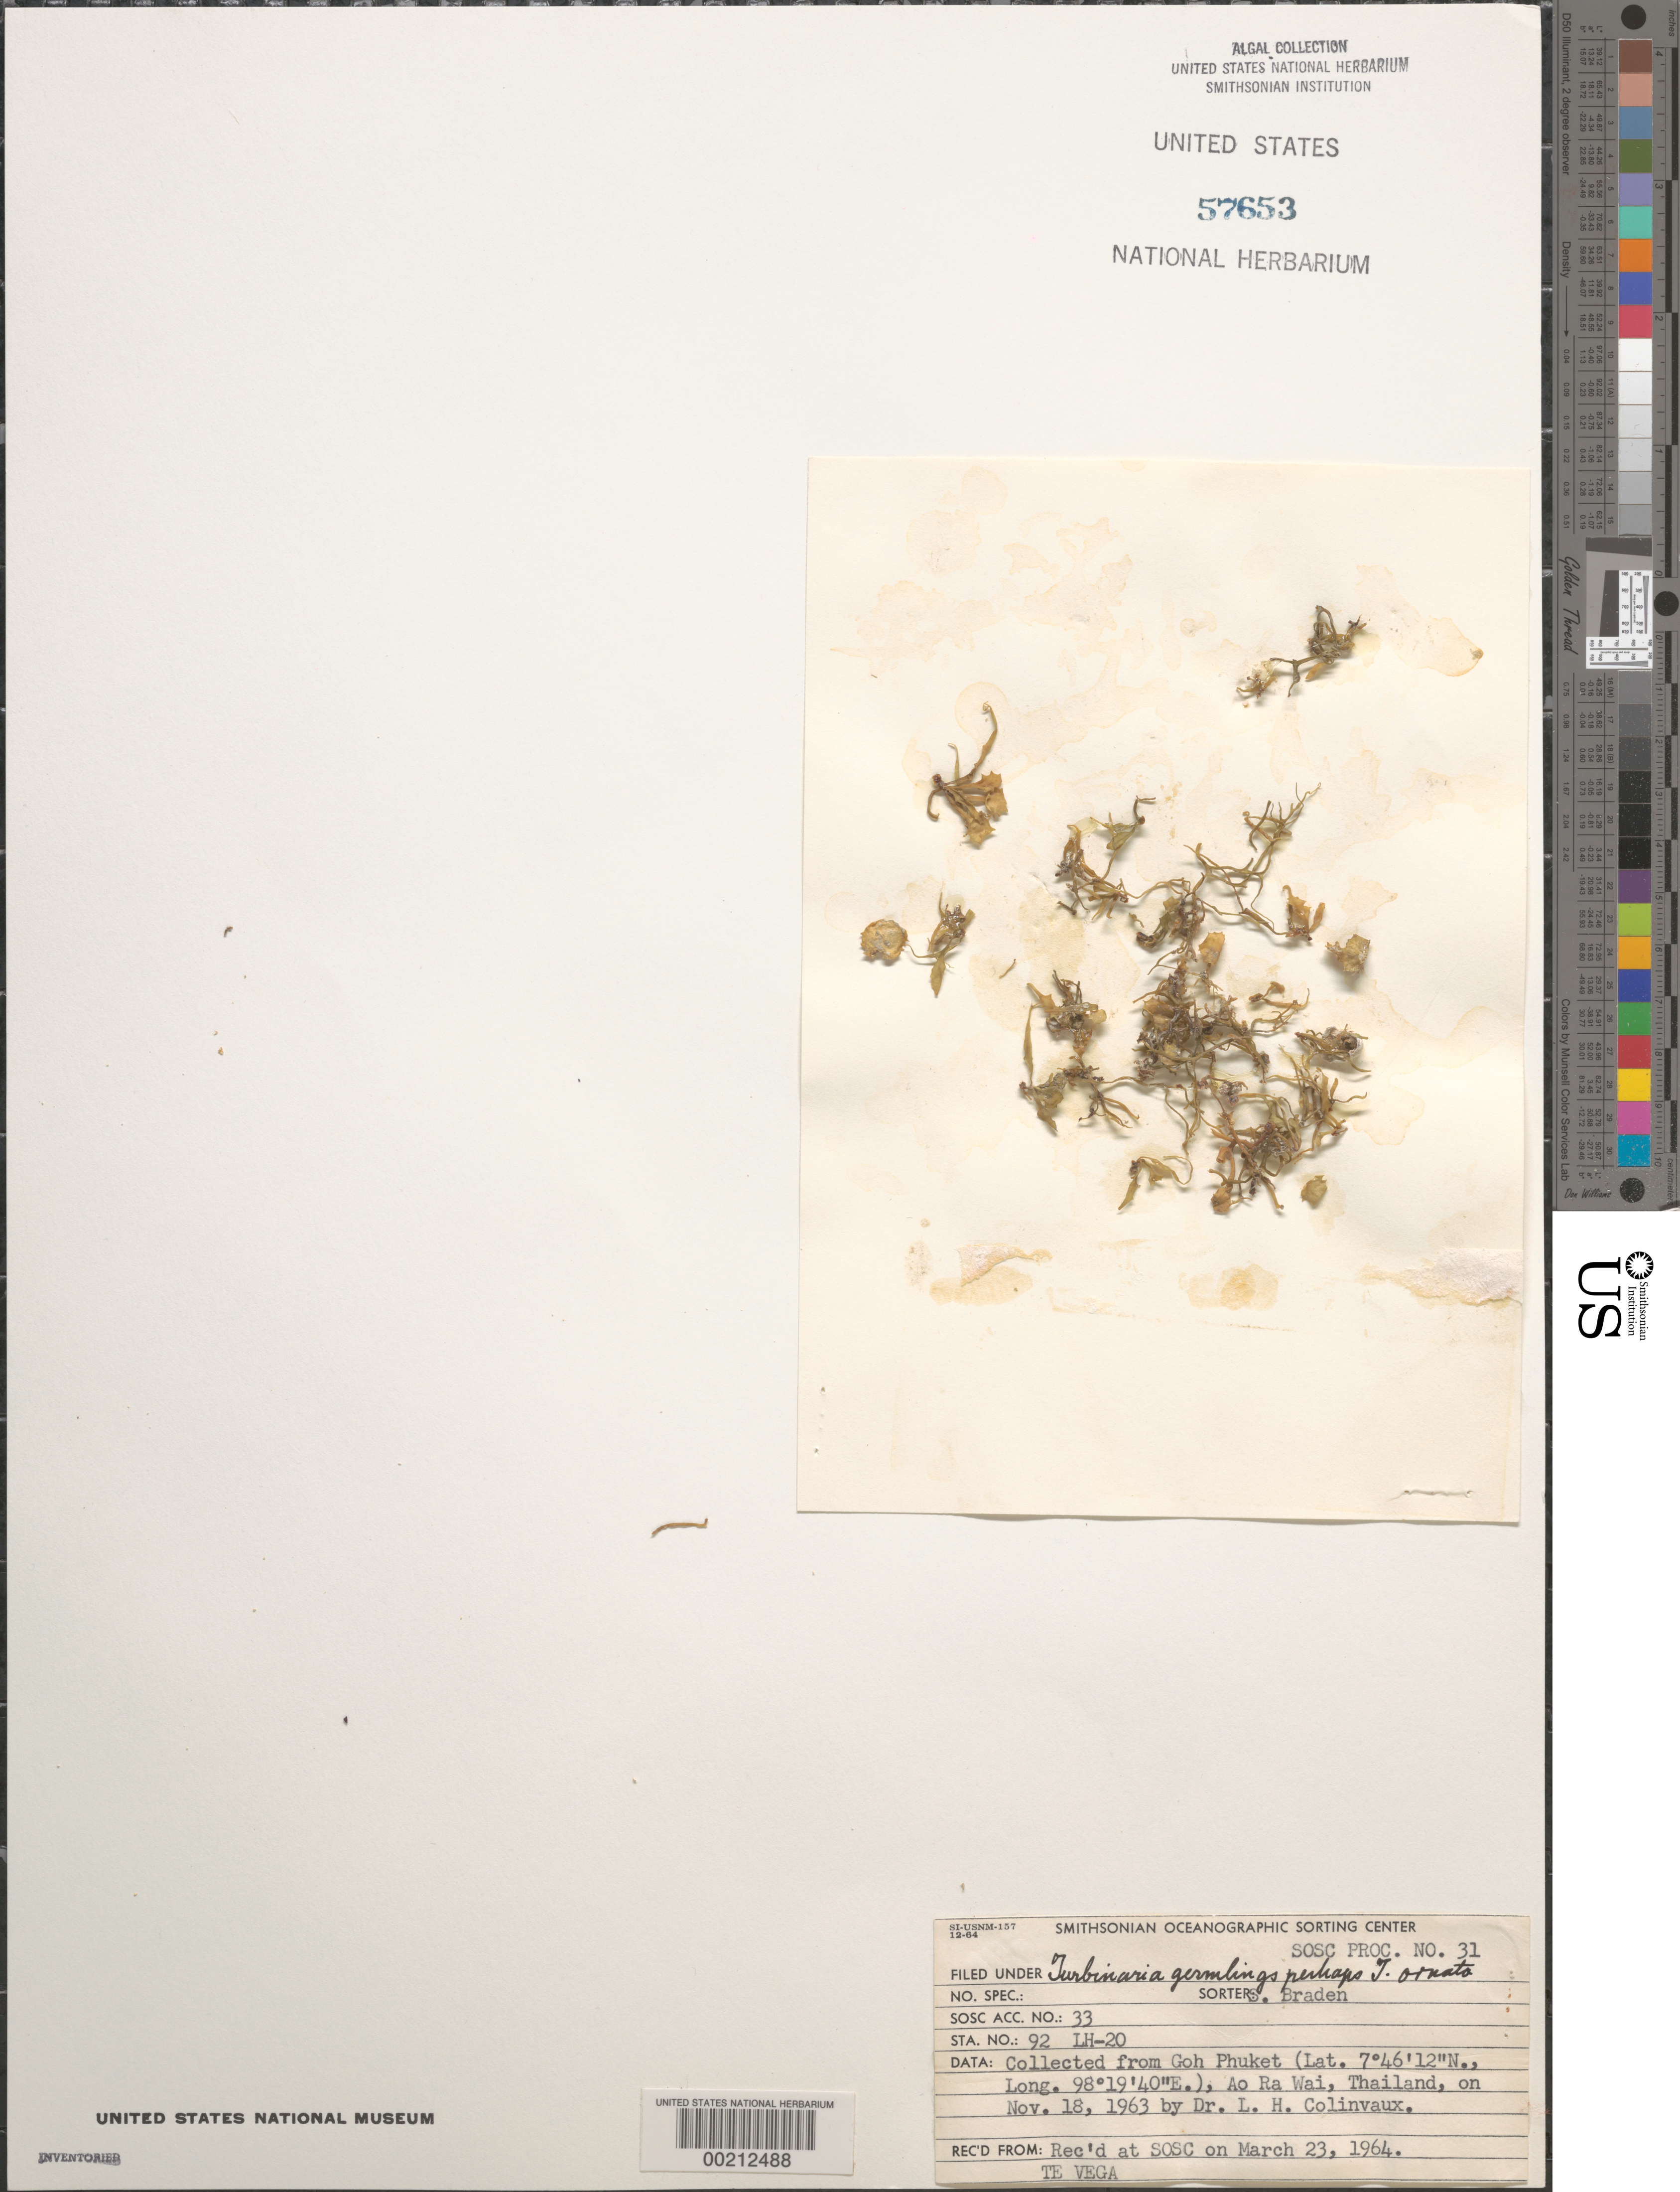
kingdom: Chromista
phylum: Ochrophyta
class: Phaeophyceae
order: Fucales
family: Sargassaceae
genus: Turbinaria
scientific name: Turbinaria ornata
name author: (Turner) J. Agardh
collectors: L. Hillis-Colinvaux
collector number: Lh-20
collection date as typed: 18 Nov 1963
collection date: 1963-11-18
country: Thailand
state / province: Phuket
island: Phuket Island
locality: Ao Ra Wai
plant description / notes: Te Vega Cruise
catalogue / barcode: US 57653